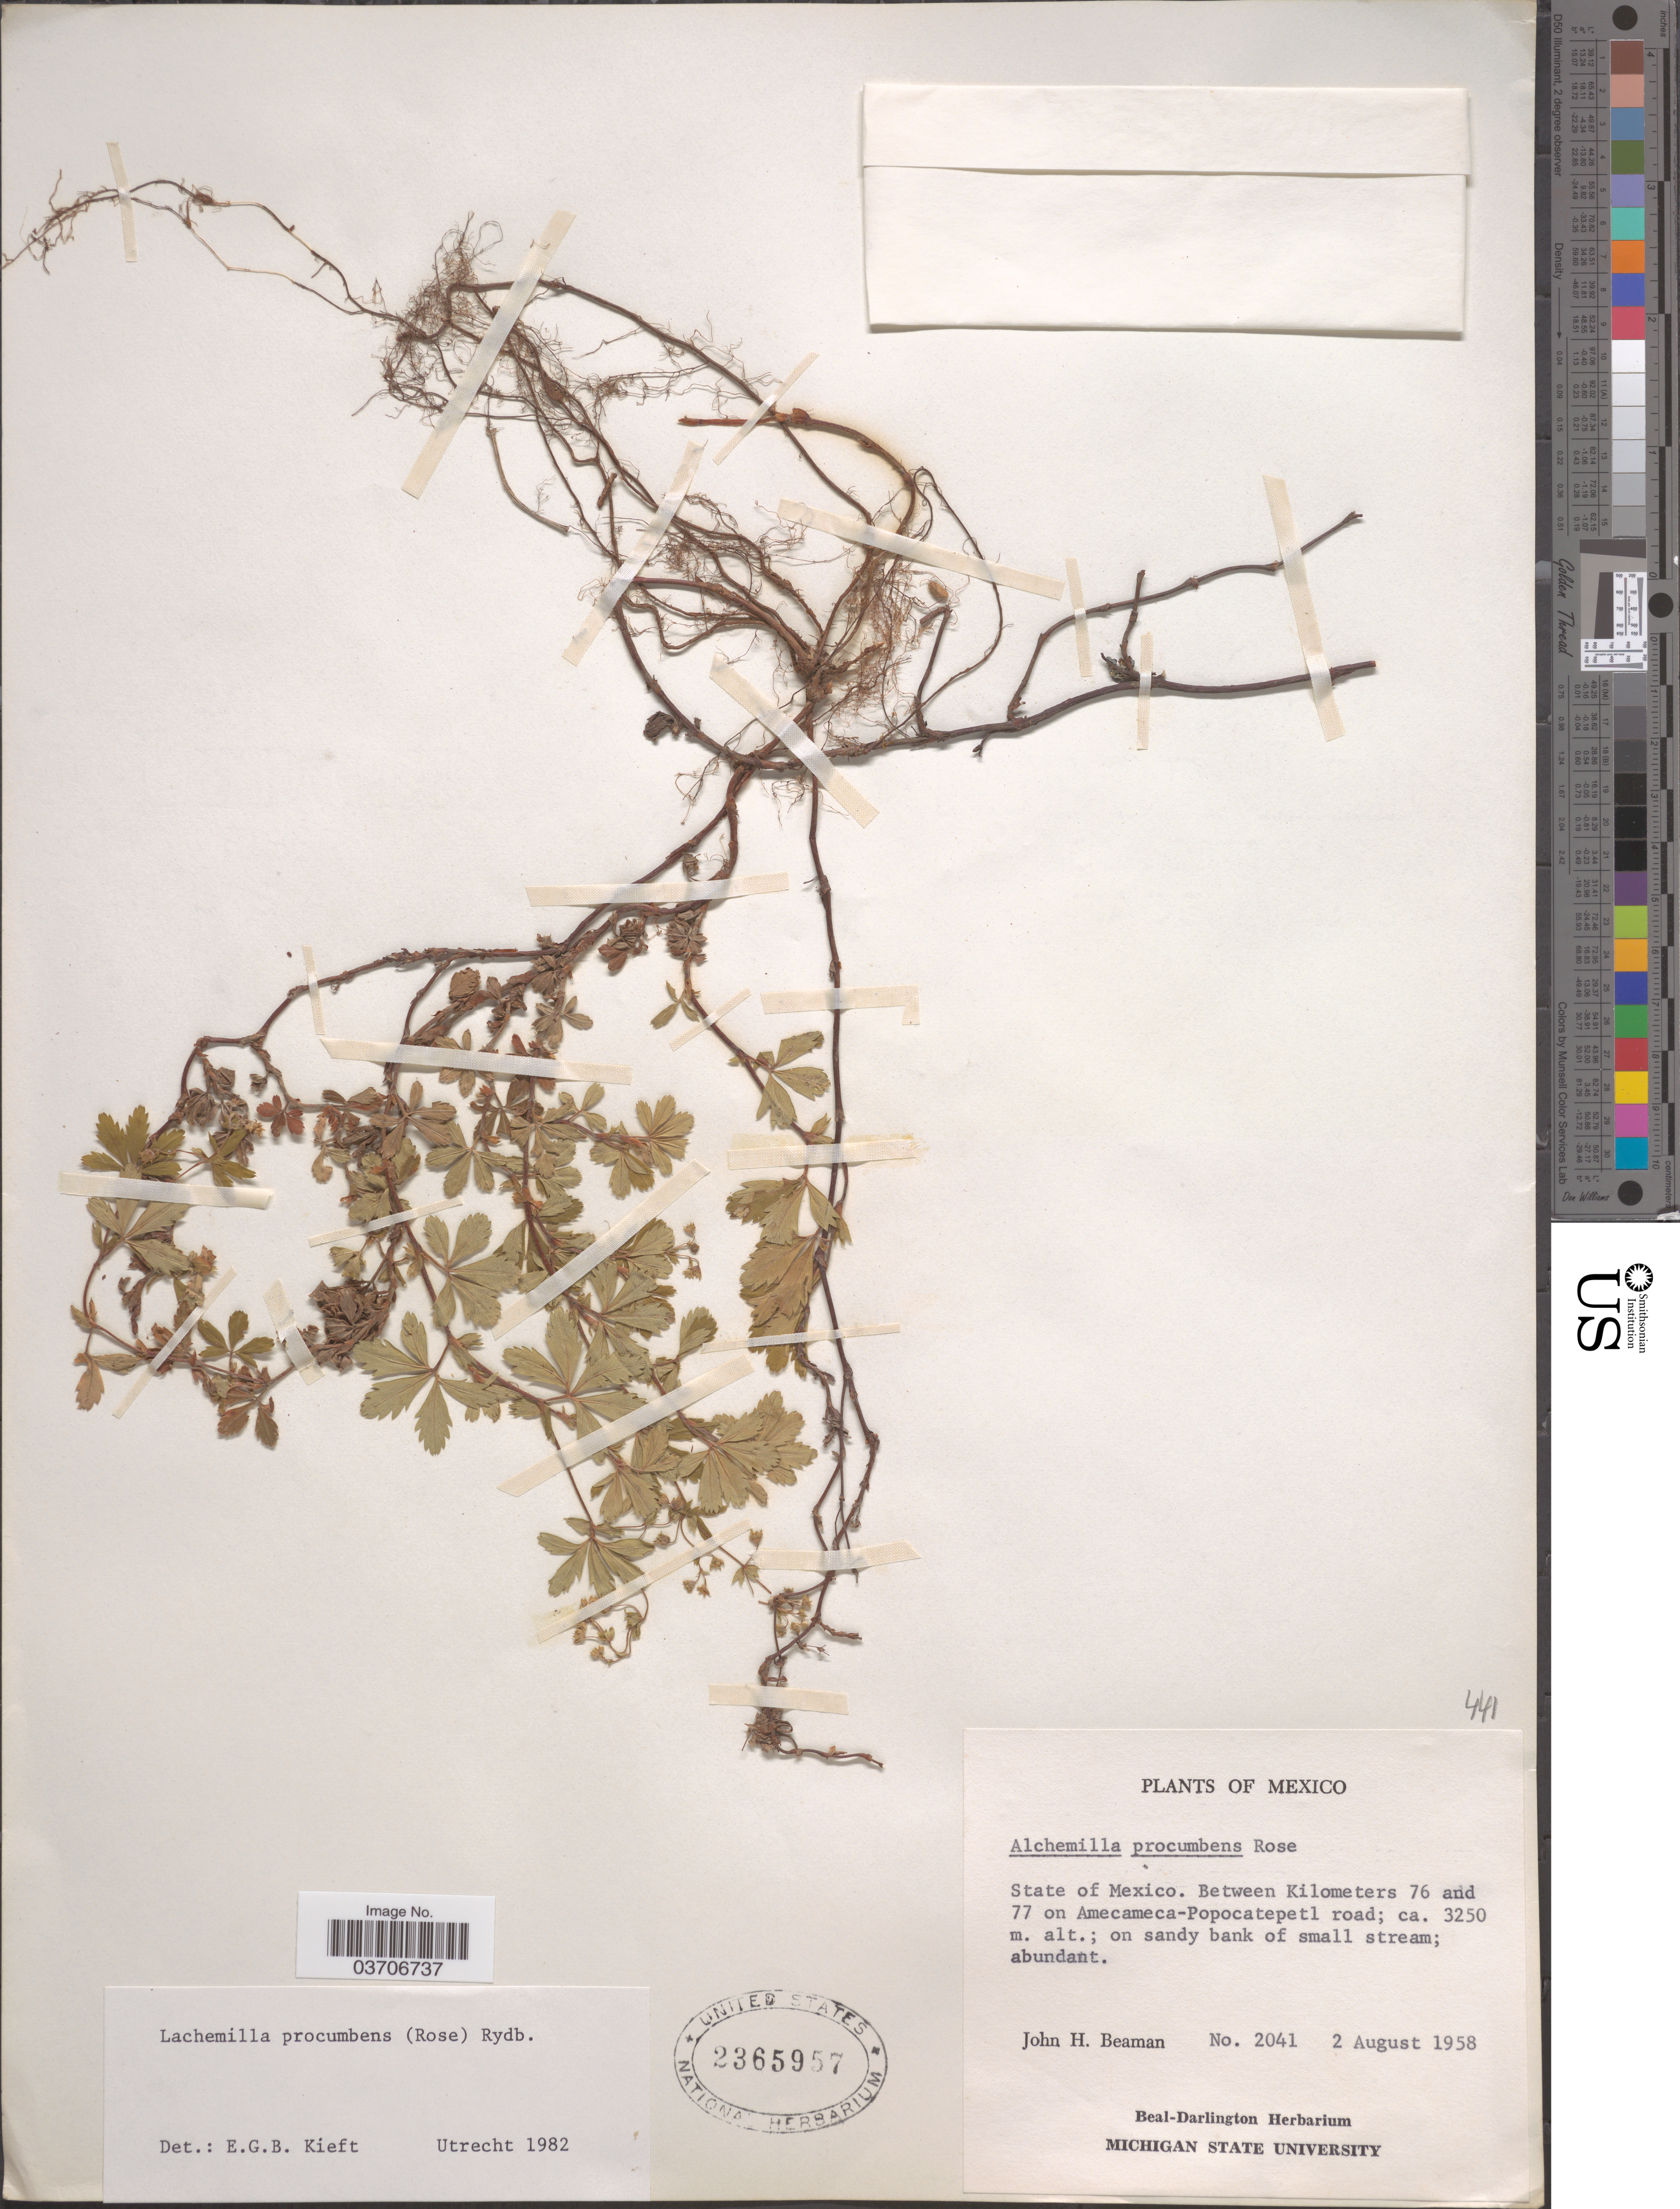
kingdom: Plantae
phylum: Tracheophyta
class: Magnoliopsida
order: Rosales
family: Rosaceae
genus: Lachemilla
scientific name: Lachemilla procumbens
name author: (Rose) Rydb.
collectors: J. H. Beaman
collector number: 2041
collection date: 1958-08-02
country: Mexico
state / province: México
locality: Between Kilometers 76 and 77 on Amecameca-Popocatepetl road.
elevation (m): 3250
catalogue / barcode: US 2365957